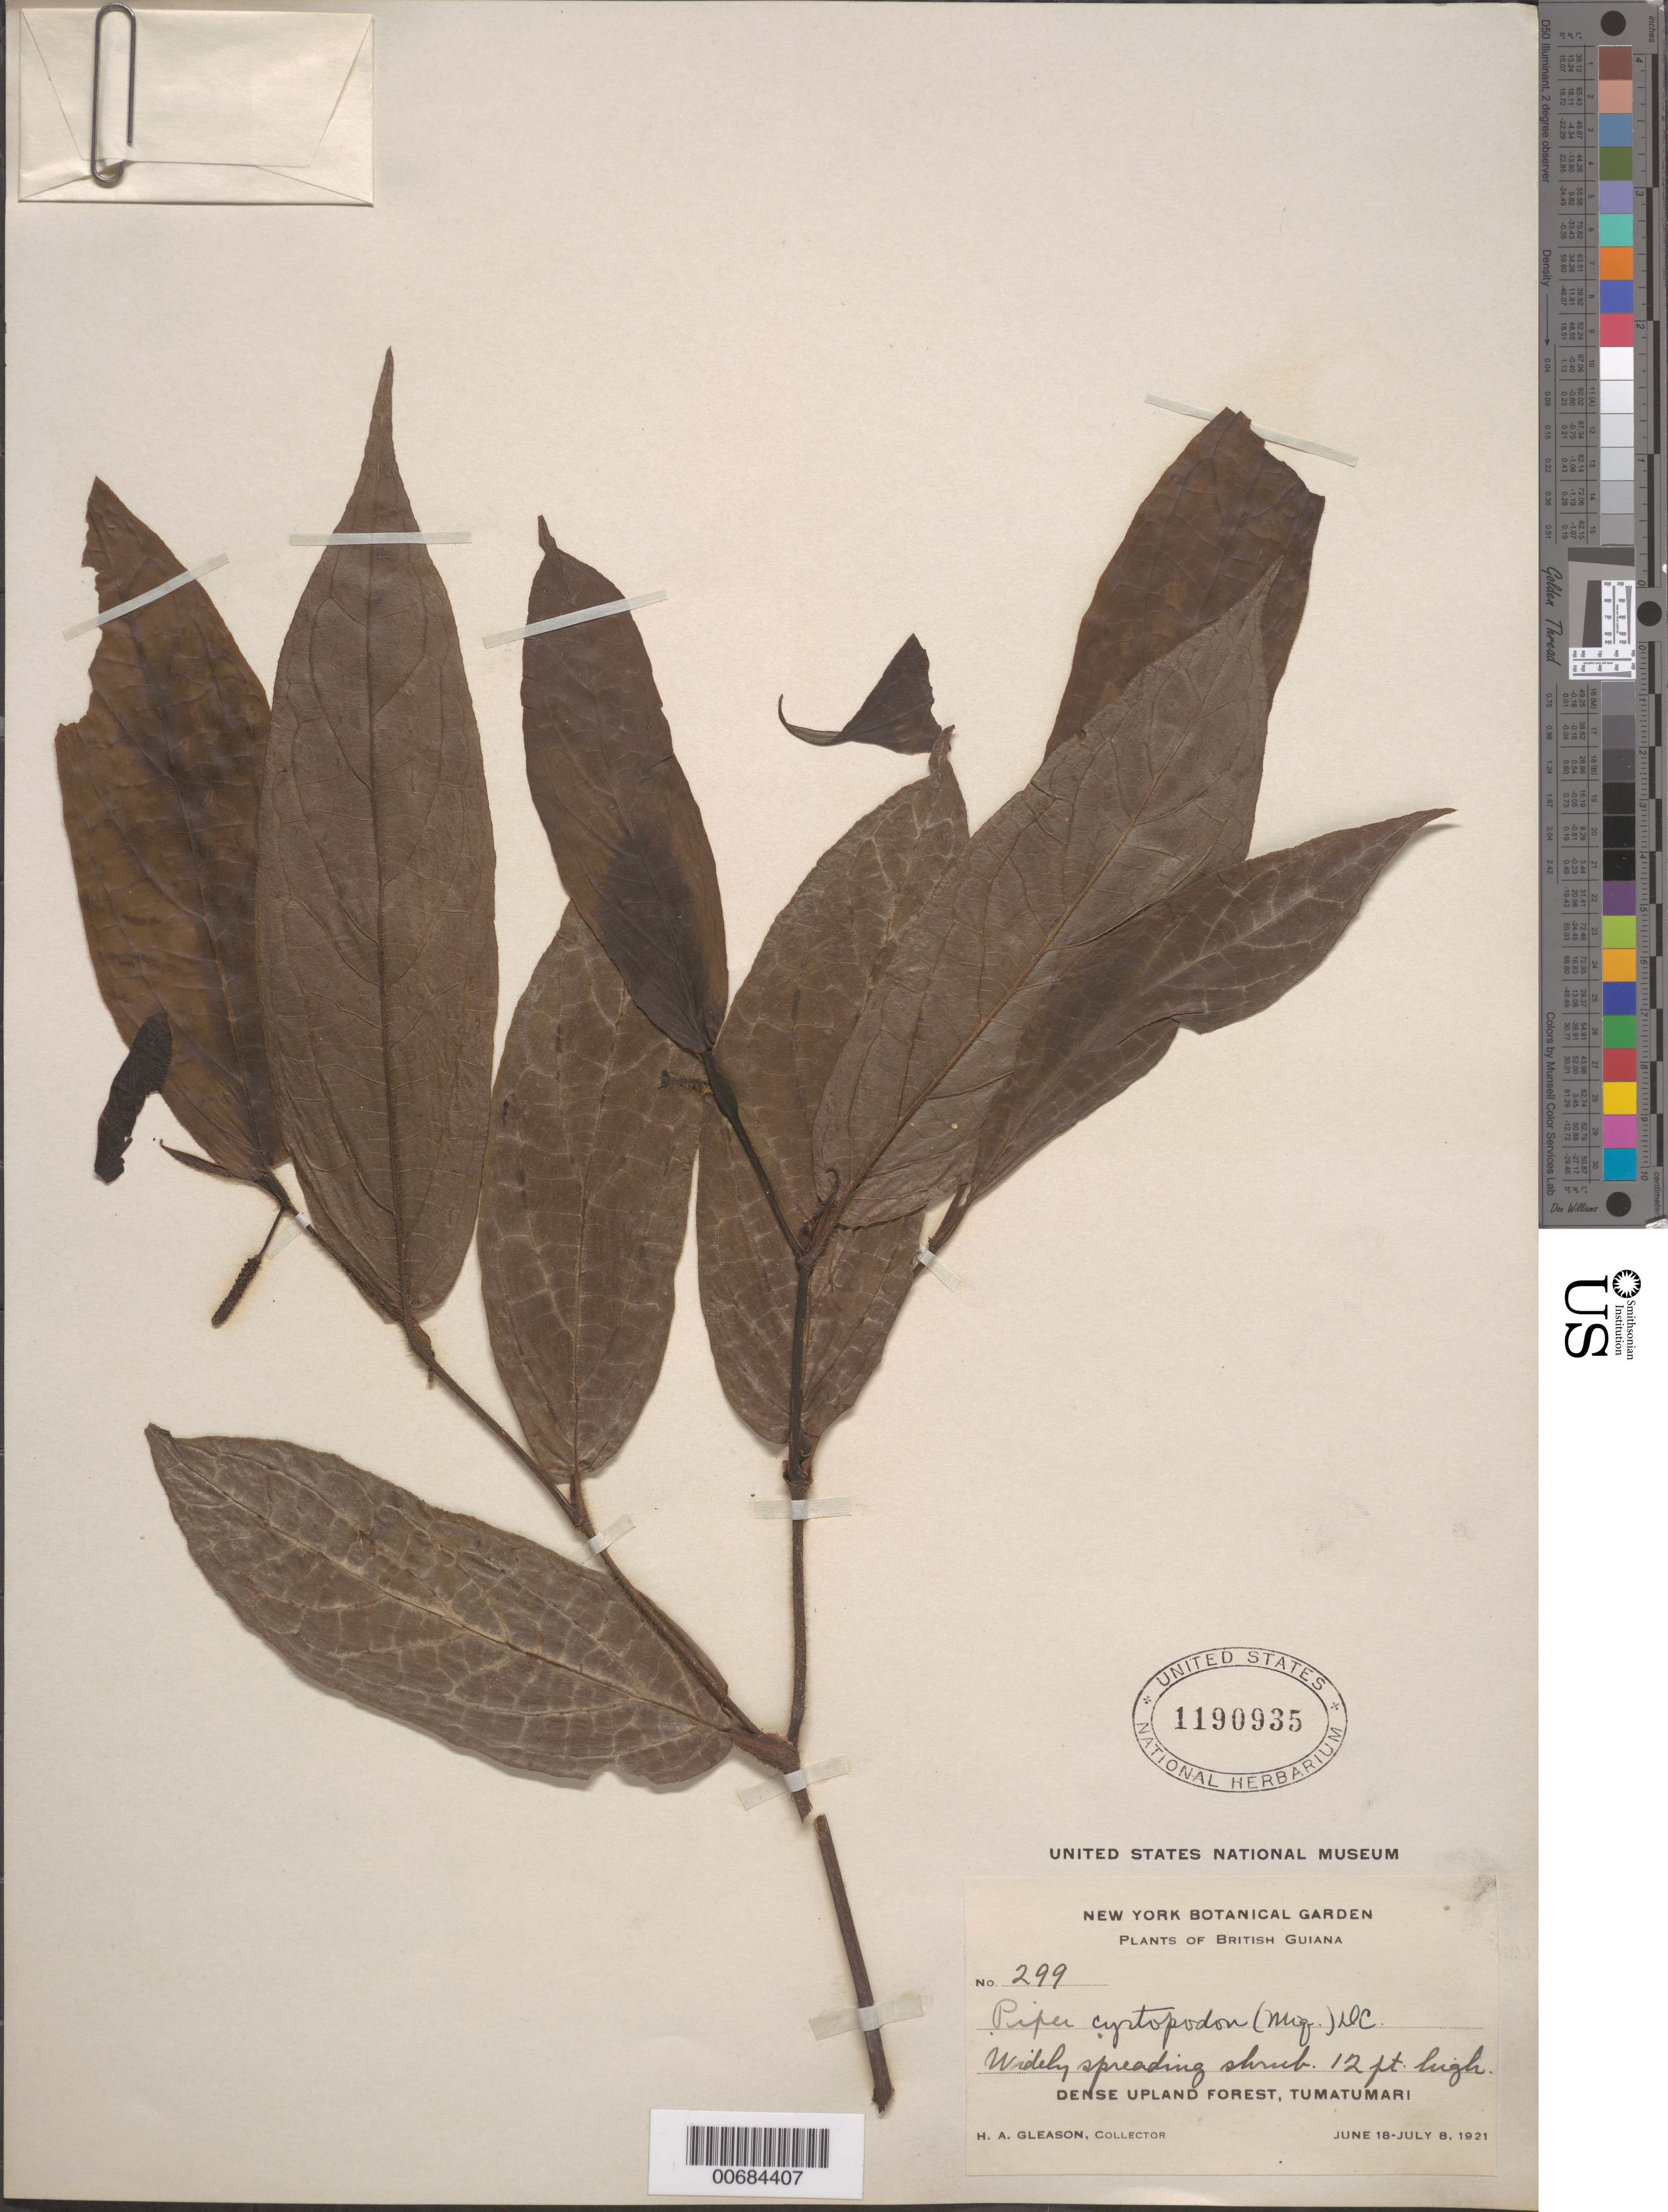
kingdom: Plantae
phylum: Tracheophyta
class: Magnoliopsida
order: Piperales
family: Piperaceae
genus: Piper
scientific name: Piper cyrtopodon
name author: (Miq.) C. DC.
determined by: Gleason, --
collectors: H. A. Gleason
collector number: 299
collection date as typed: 18-Jun-21 to 8-Jul-21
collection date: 1921-06-18/1921-07-08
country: Guyana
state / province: Potaro-Siparuni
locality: Tumatumari Village, Potaro R.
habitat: Dense upland forest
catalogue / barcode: US 1190935